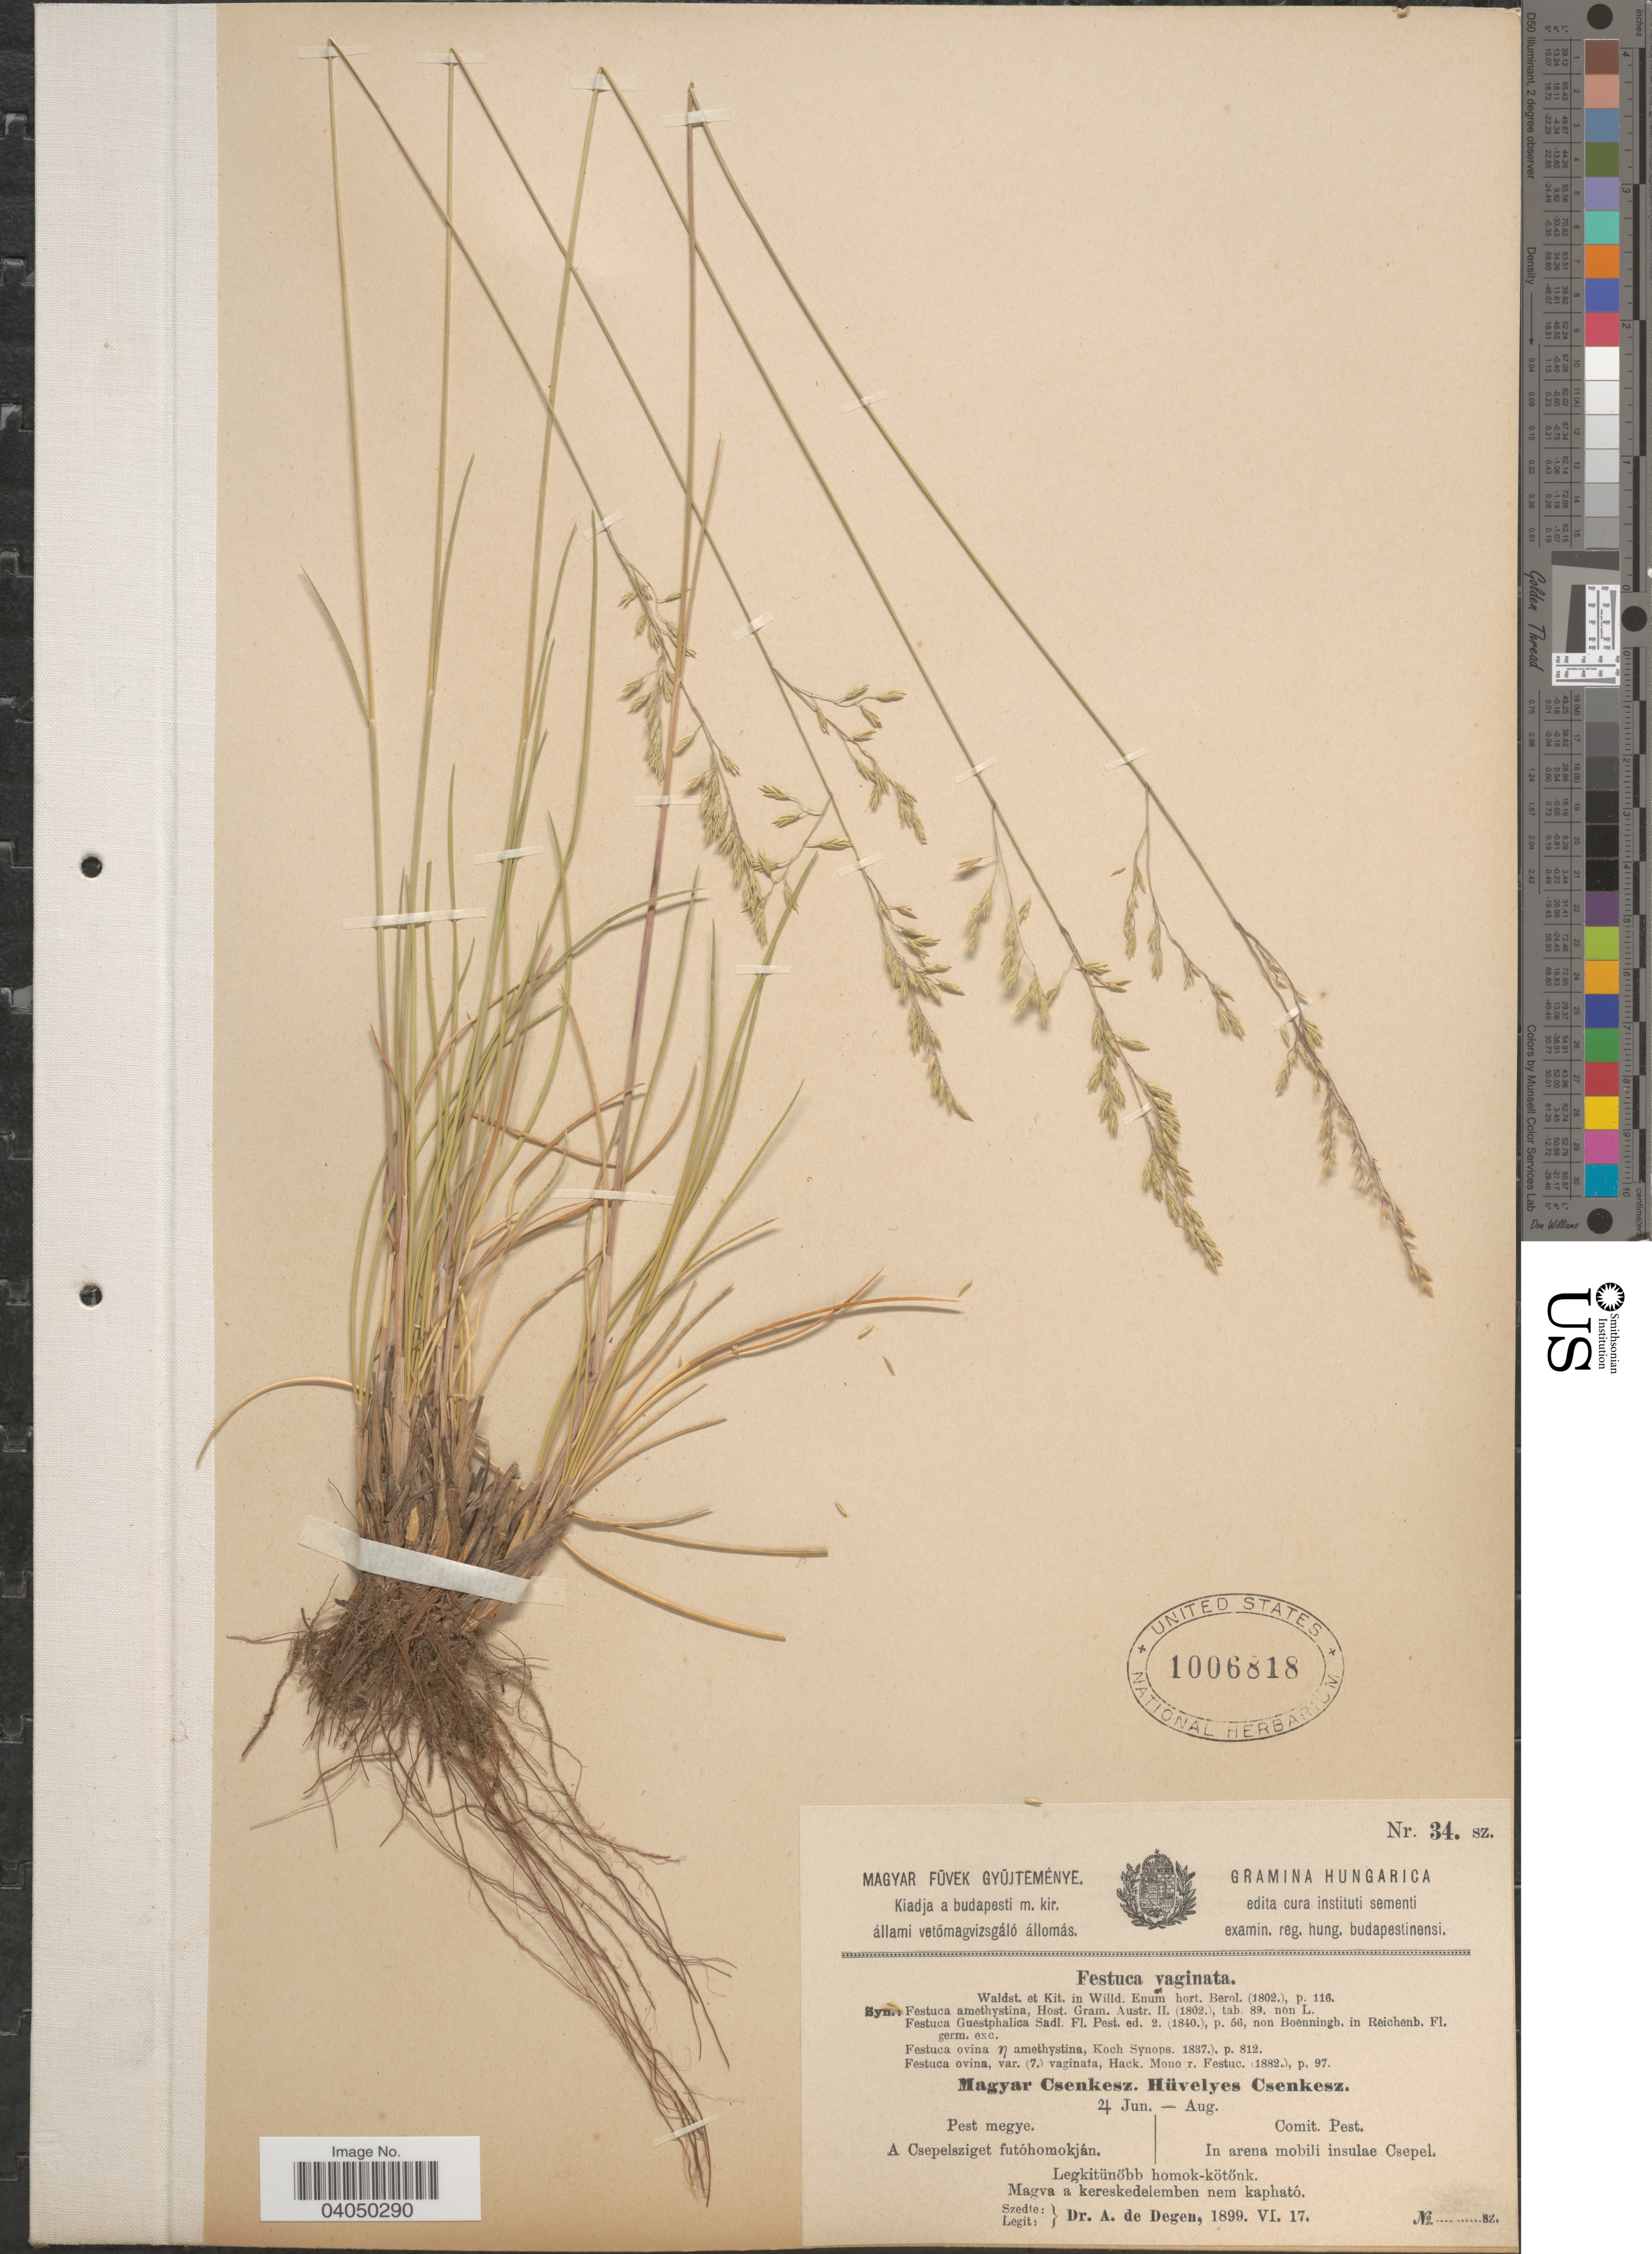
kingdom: Plantae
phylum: Tracheophyta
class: Liliopsida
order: Poales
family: Poaceae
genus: Festuca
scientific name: Festuca vaginata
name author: Waldst. & Kit. ex Willd.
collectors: A. Degen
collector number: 34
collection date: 1899-06-17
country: Hungary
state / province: Pest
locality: Comit. Pest. In arena mobili insulae Csepel.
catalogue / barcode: US 1006818